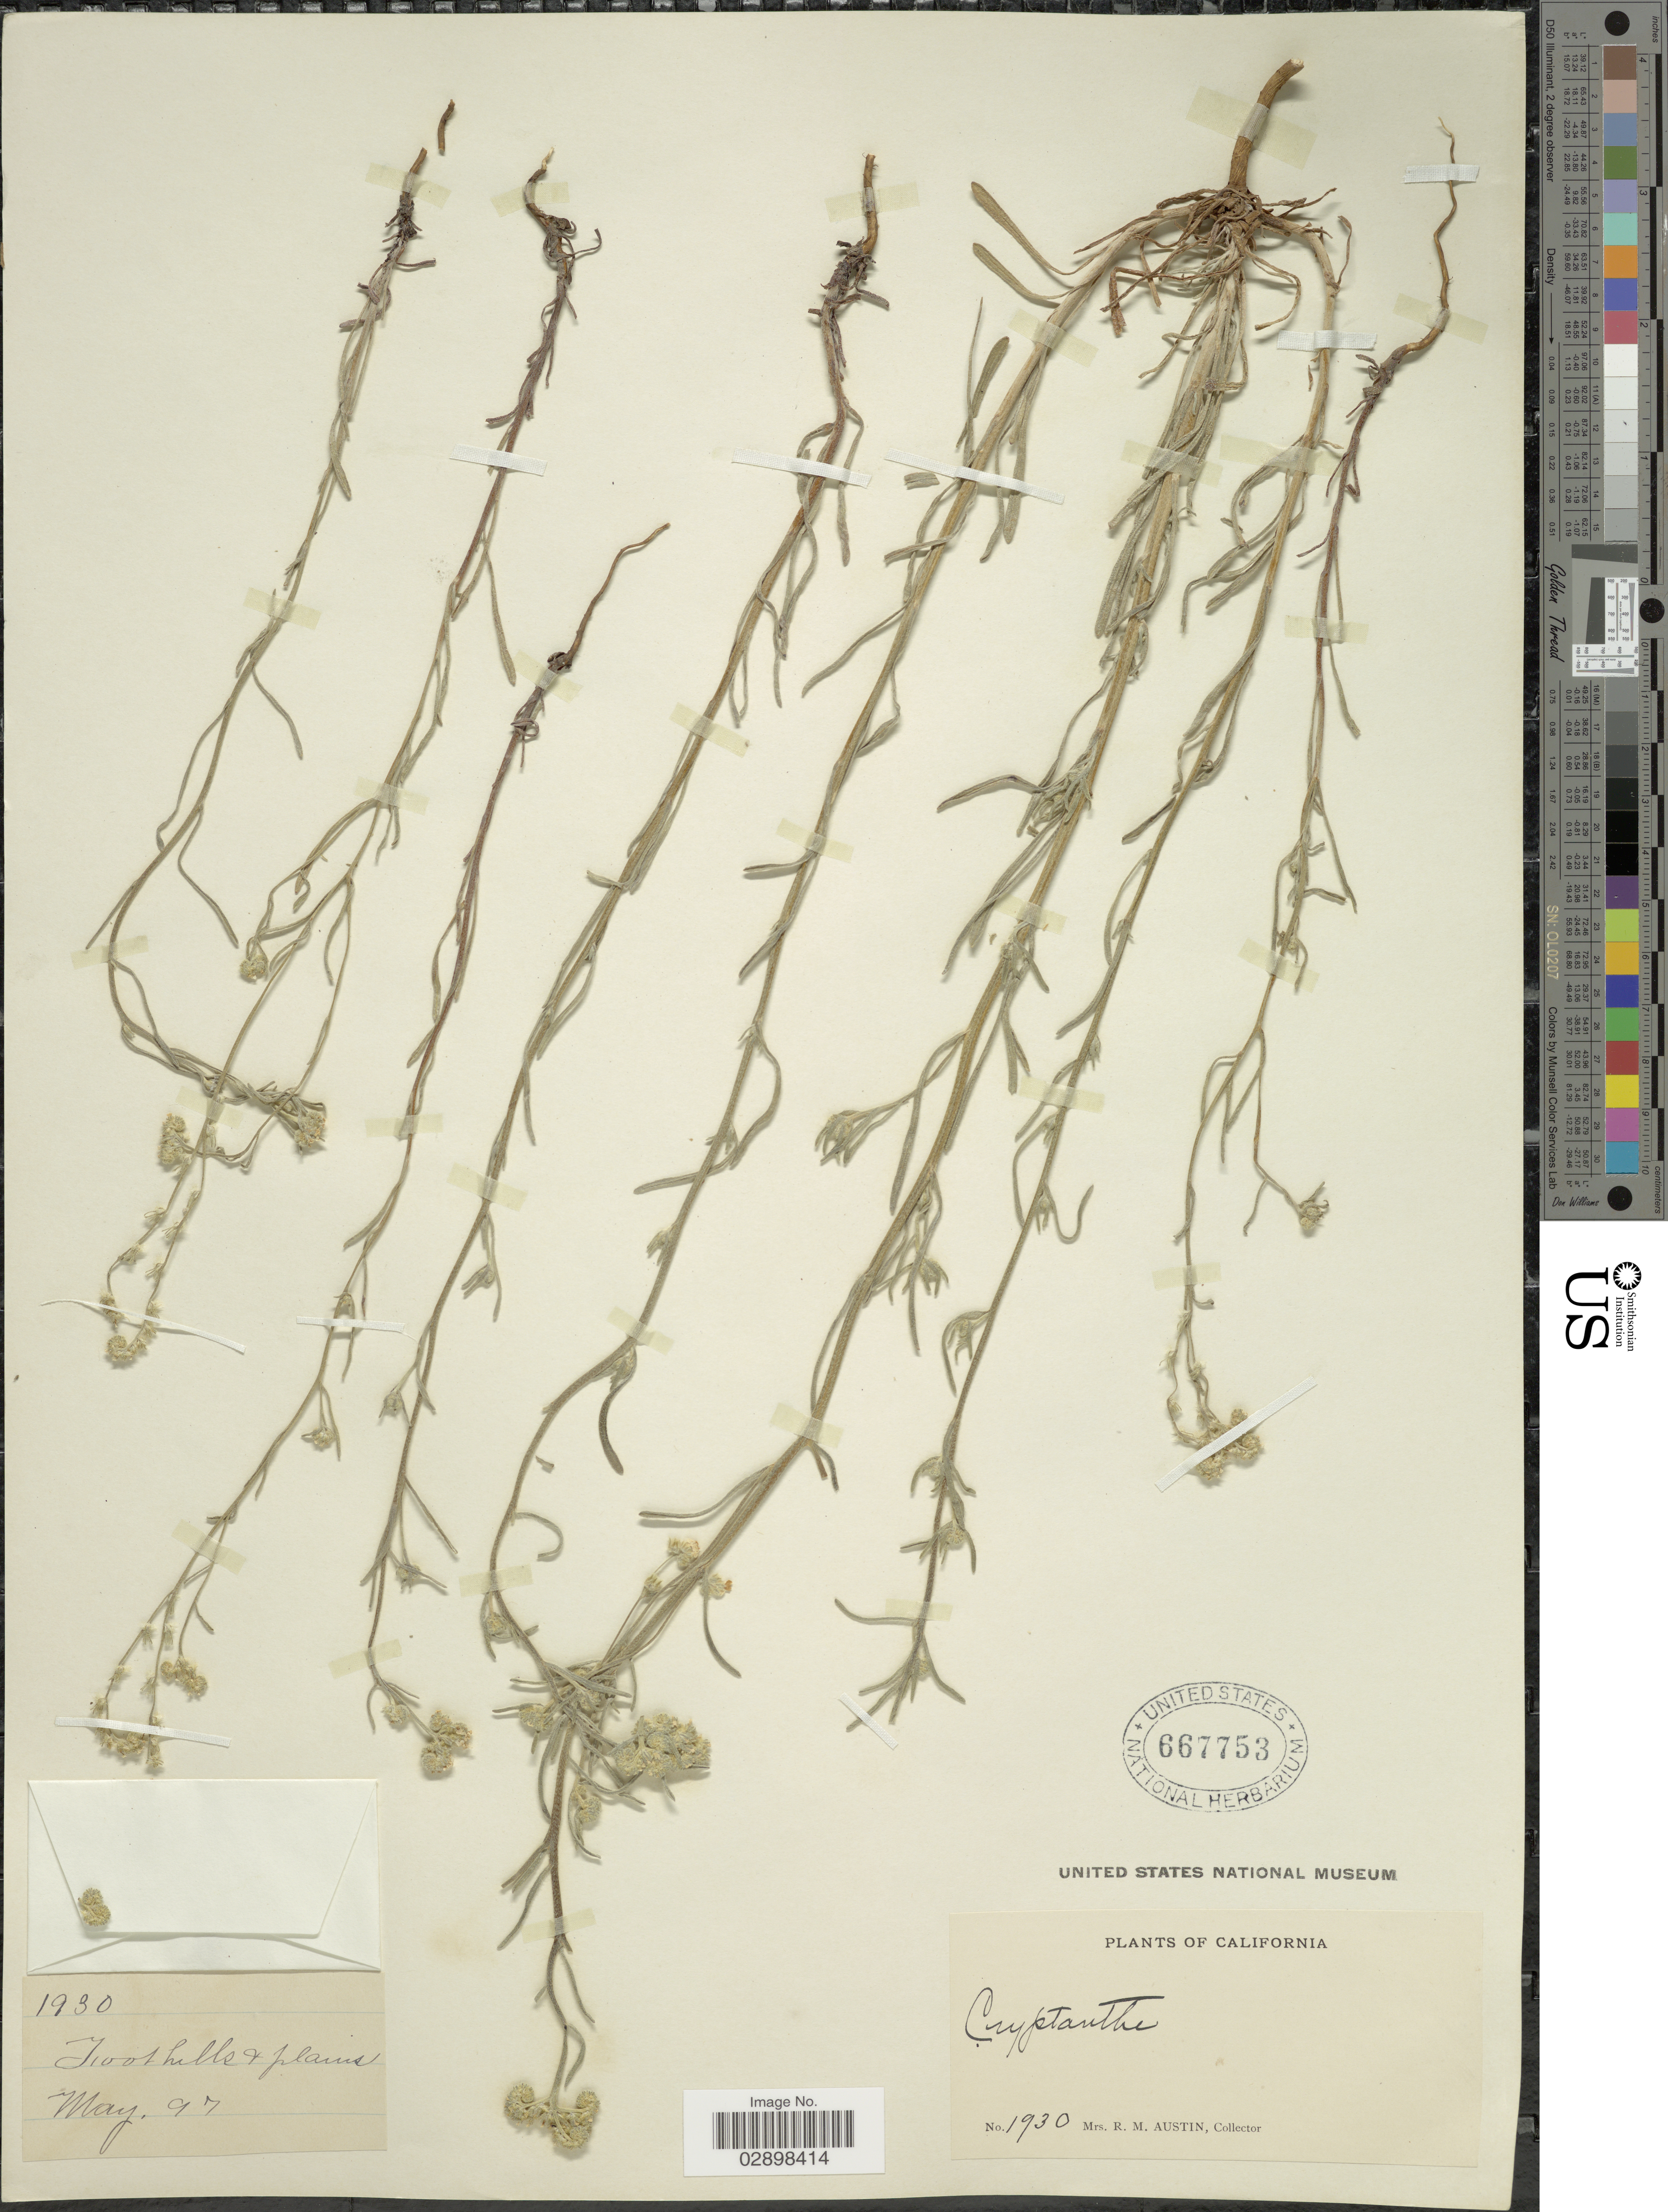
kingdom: Plantae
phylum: Tracheophyta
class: Magnoliopsida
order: Boraginales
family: Boraginaceae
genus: Cryptantha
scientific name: Cryptantha sp.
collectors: R. Austin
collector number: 1930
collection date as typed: Transcribed d/m/y: /5/97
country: United States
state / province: California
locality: Foothills & plains.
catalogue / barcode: US 667753